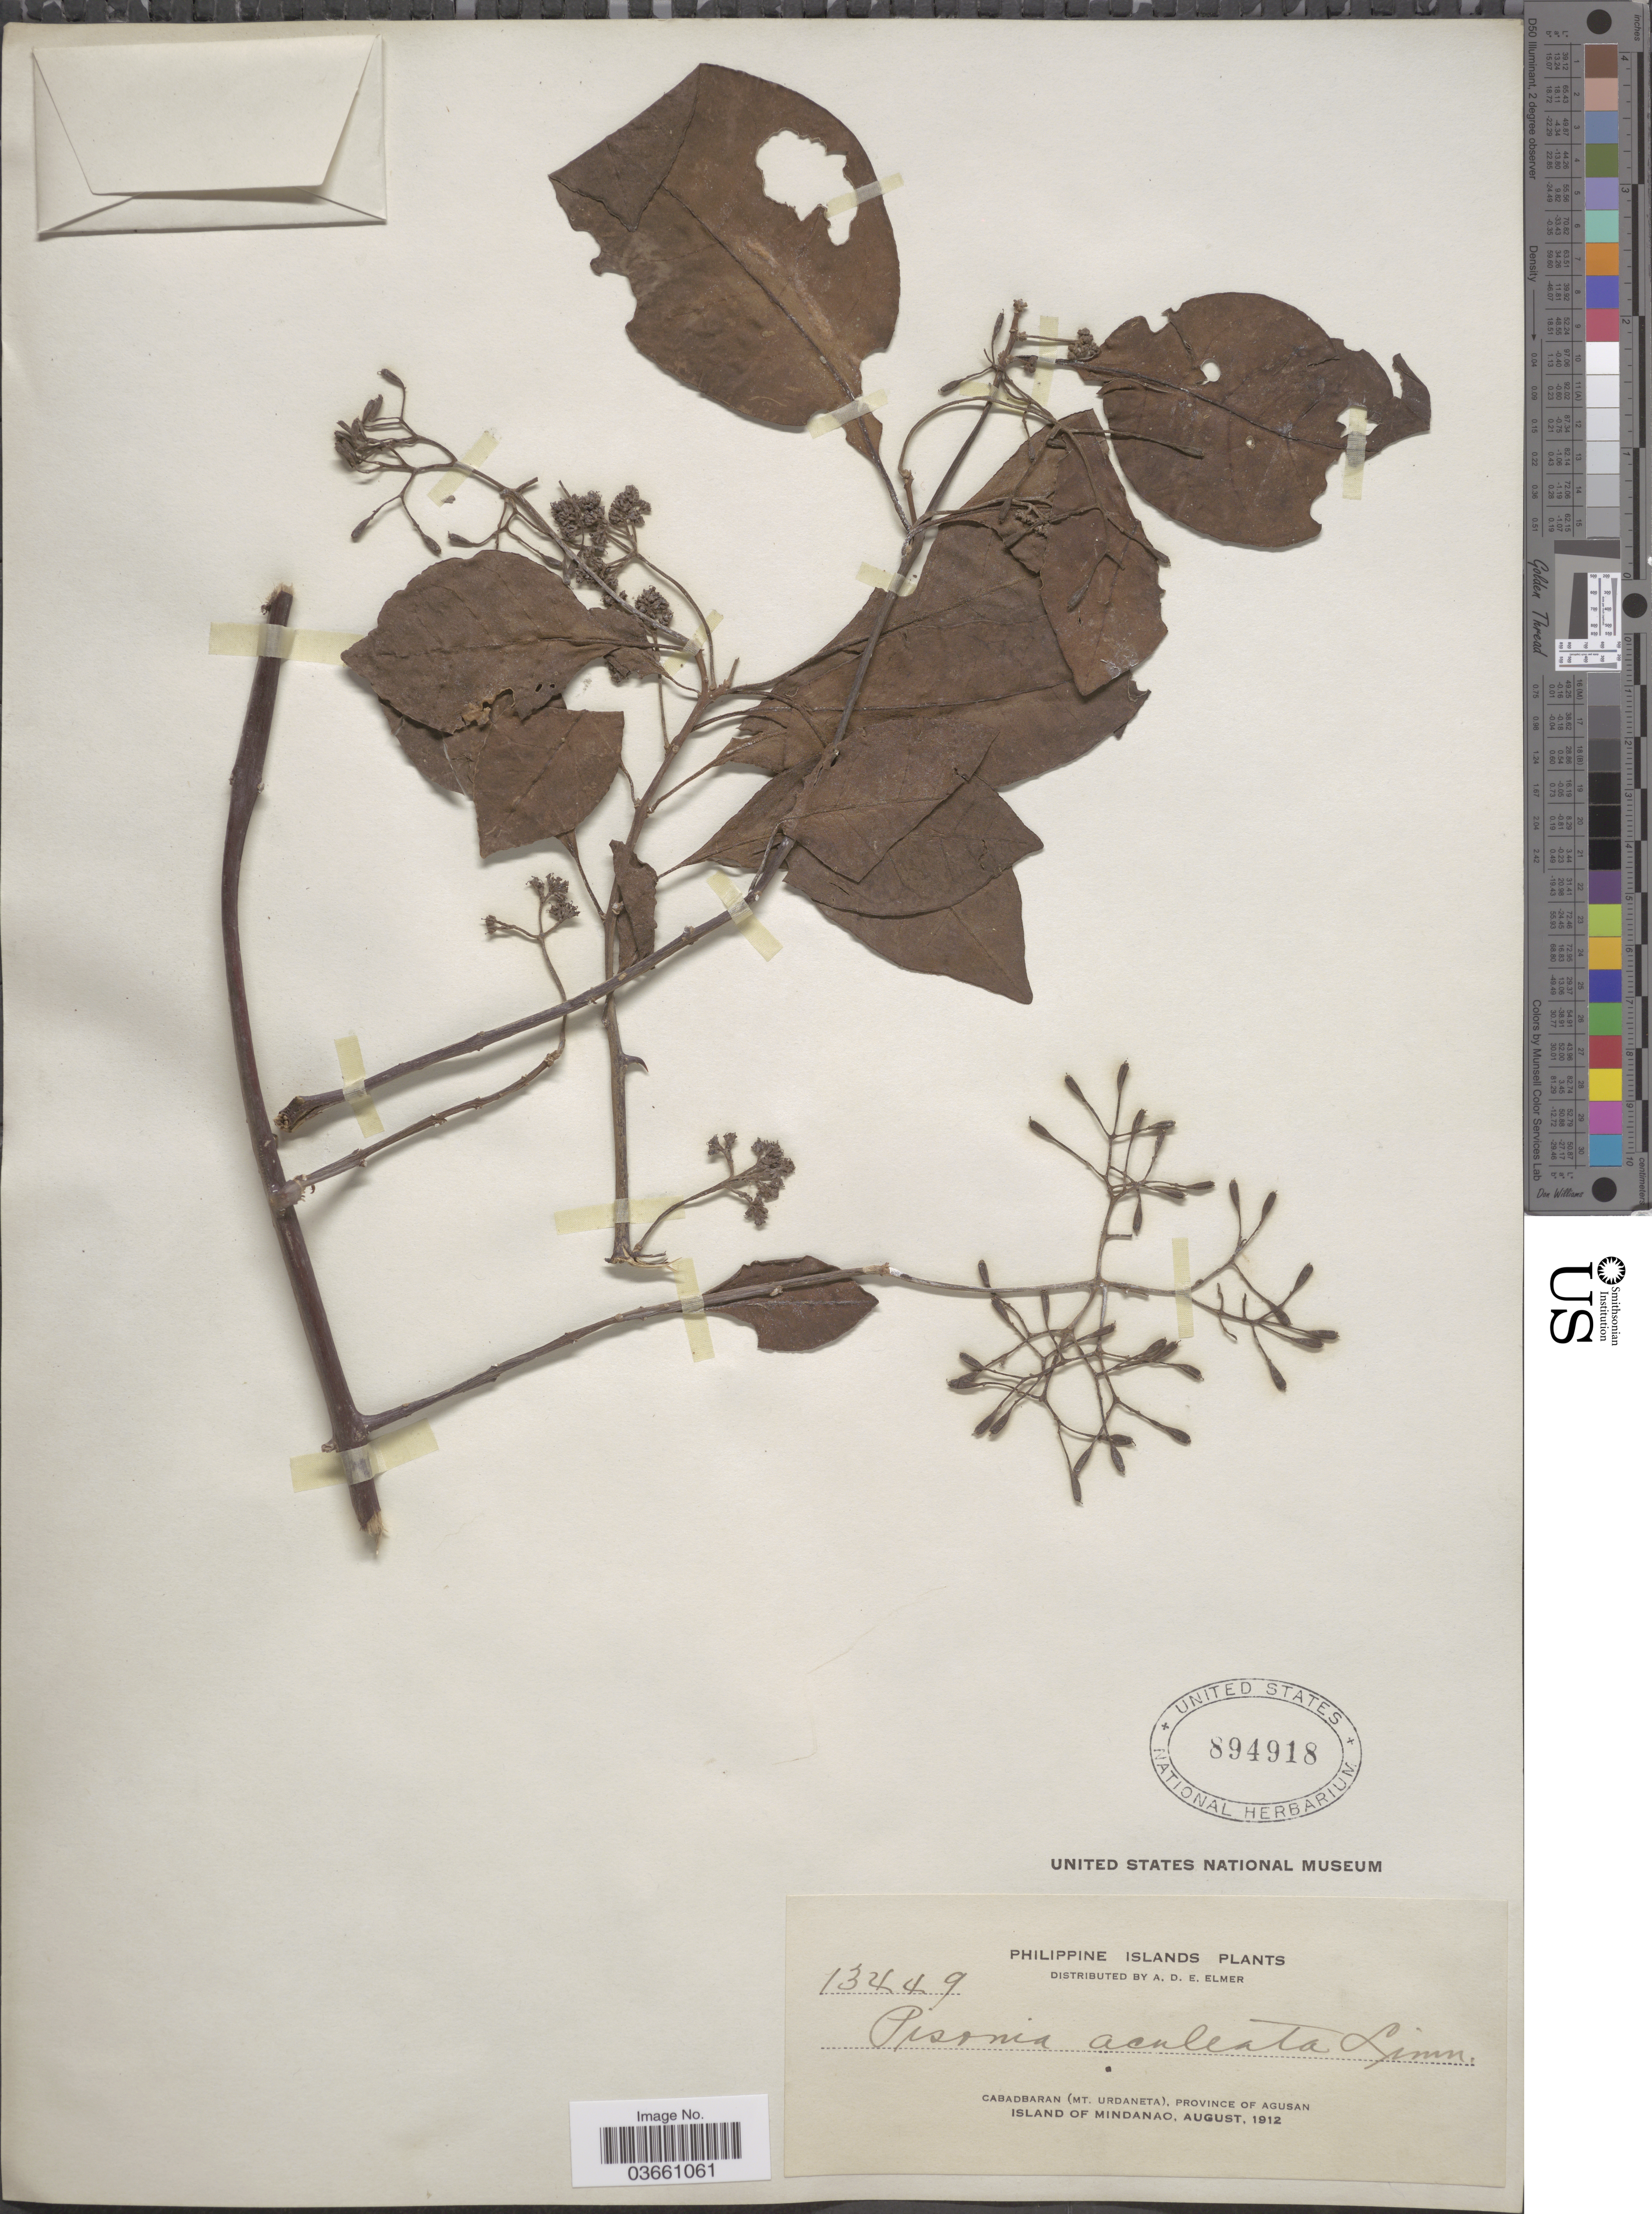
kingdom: Plantae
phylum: Tracheophyta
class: Magnoliopsida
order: Caryophyllales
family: Nyctaginaceae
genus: Pisonia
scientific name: Pisonia aculeata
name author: L.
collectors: A. D. E. Elmer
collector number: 13449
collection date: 1912-08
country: Philippines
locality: Cabadbaran (Mt. Urdaneta), Province of Agusan. Island of Mindanao.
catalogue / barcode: US 894918